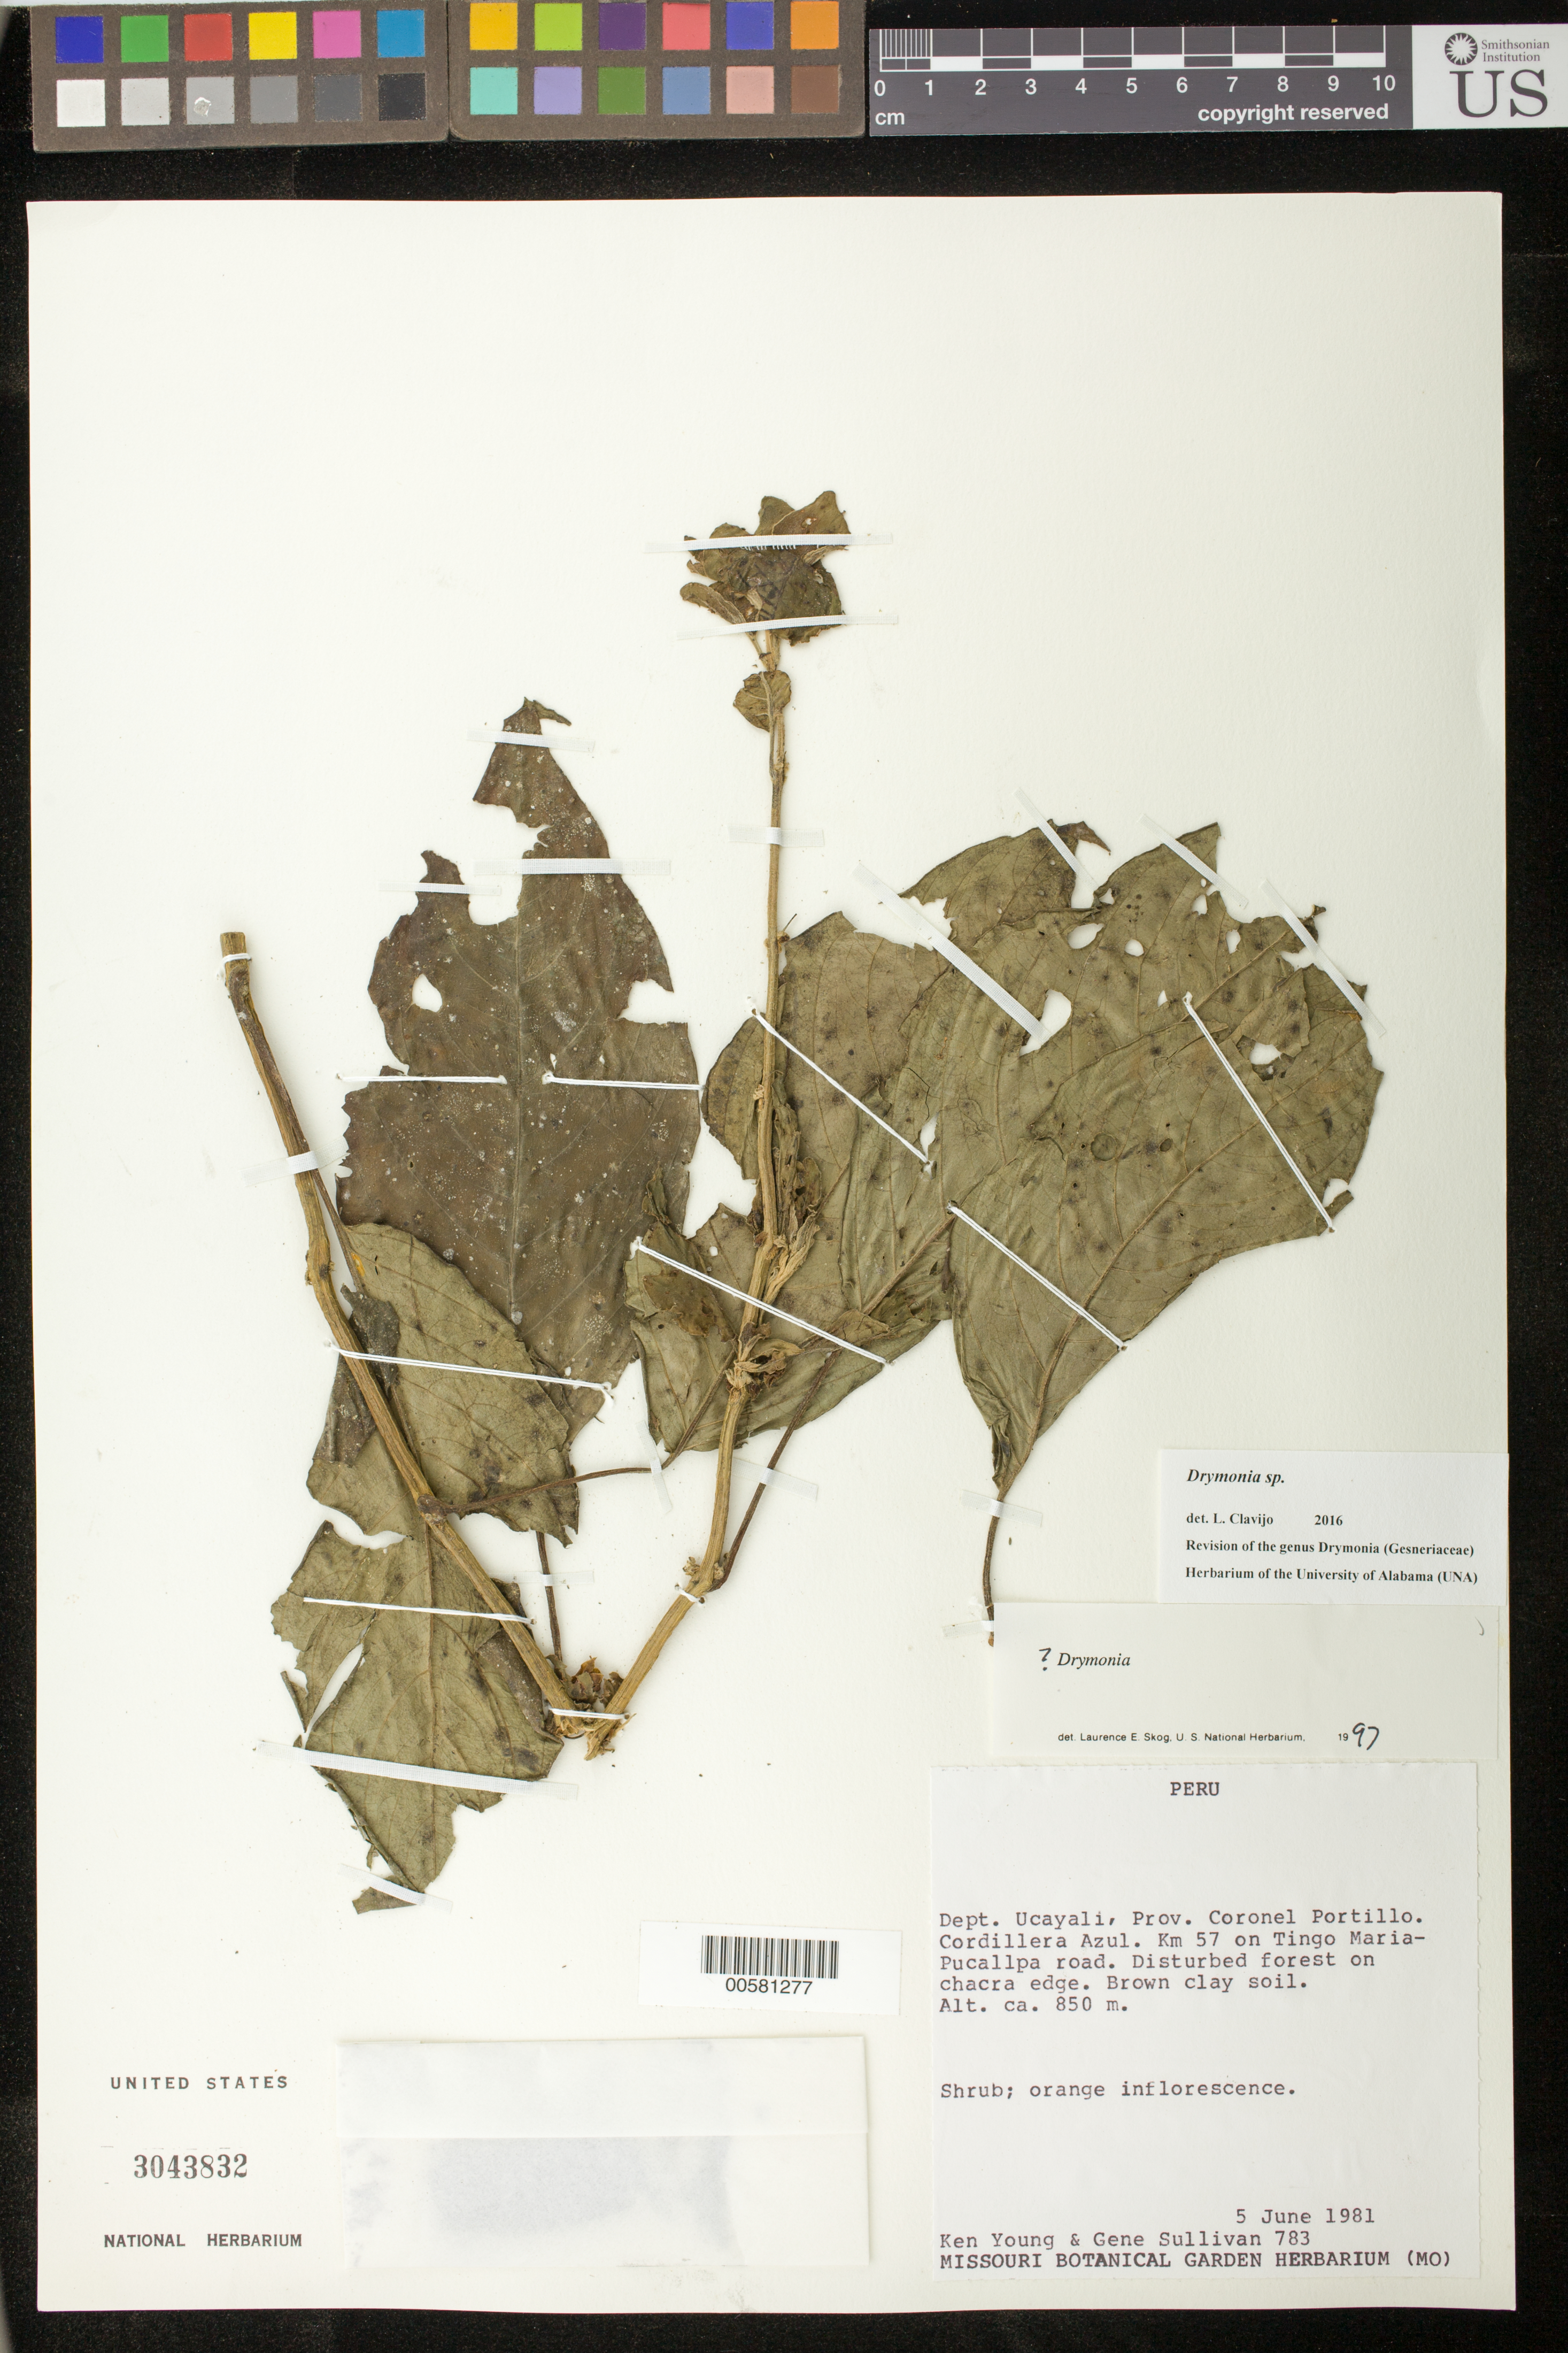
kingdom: Plantae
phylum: Tracheophyta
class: Magnoliopsida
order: Lamiales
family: Gesneriaceae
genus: Drymonia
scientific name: Drymonia sp.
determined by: Skog, Laurence E.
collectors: K. Young & G. Sullivan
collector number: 783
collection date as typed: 05 Jun 1981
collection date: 1981-06-05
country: Peru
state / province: Ucayali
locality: Prov. Coronel Portillo; Cordillera Azul, Km 57 on Tingo Maria - ucallpa road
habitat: Disturbed forest on chacra edge; brown clay soil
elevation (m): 850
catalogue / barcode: US 3043832